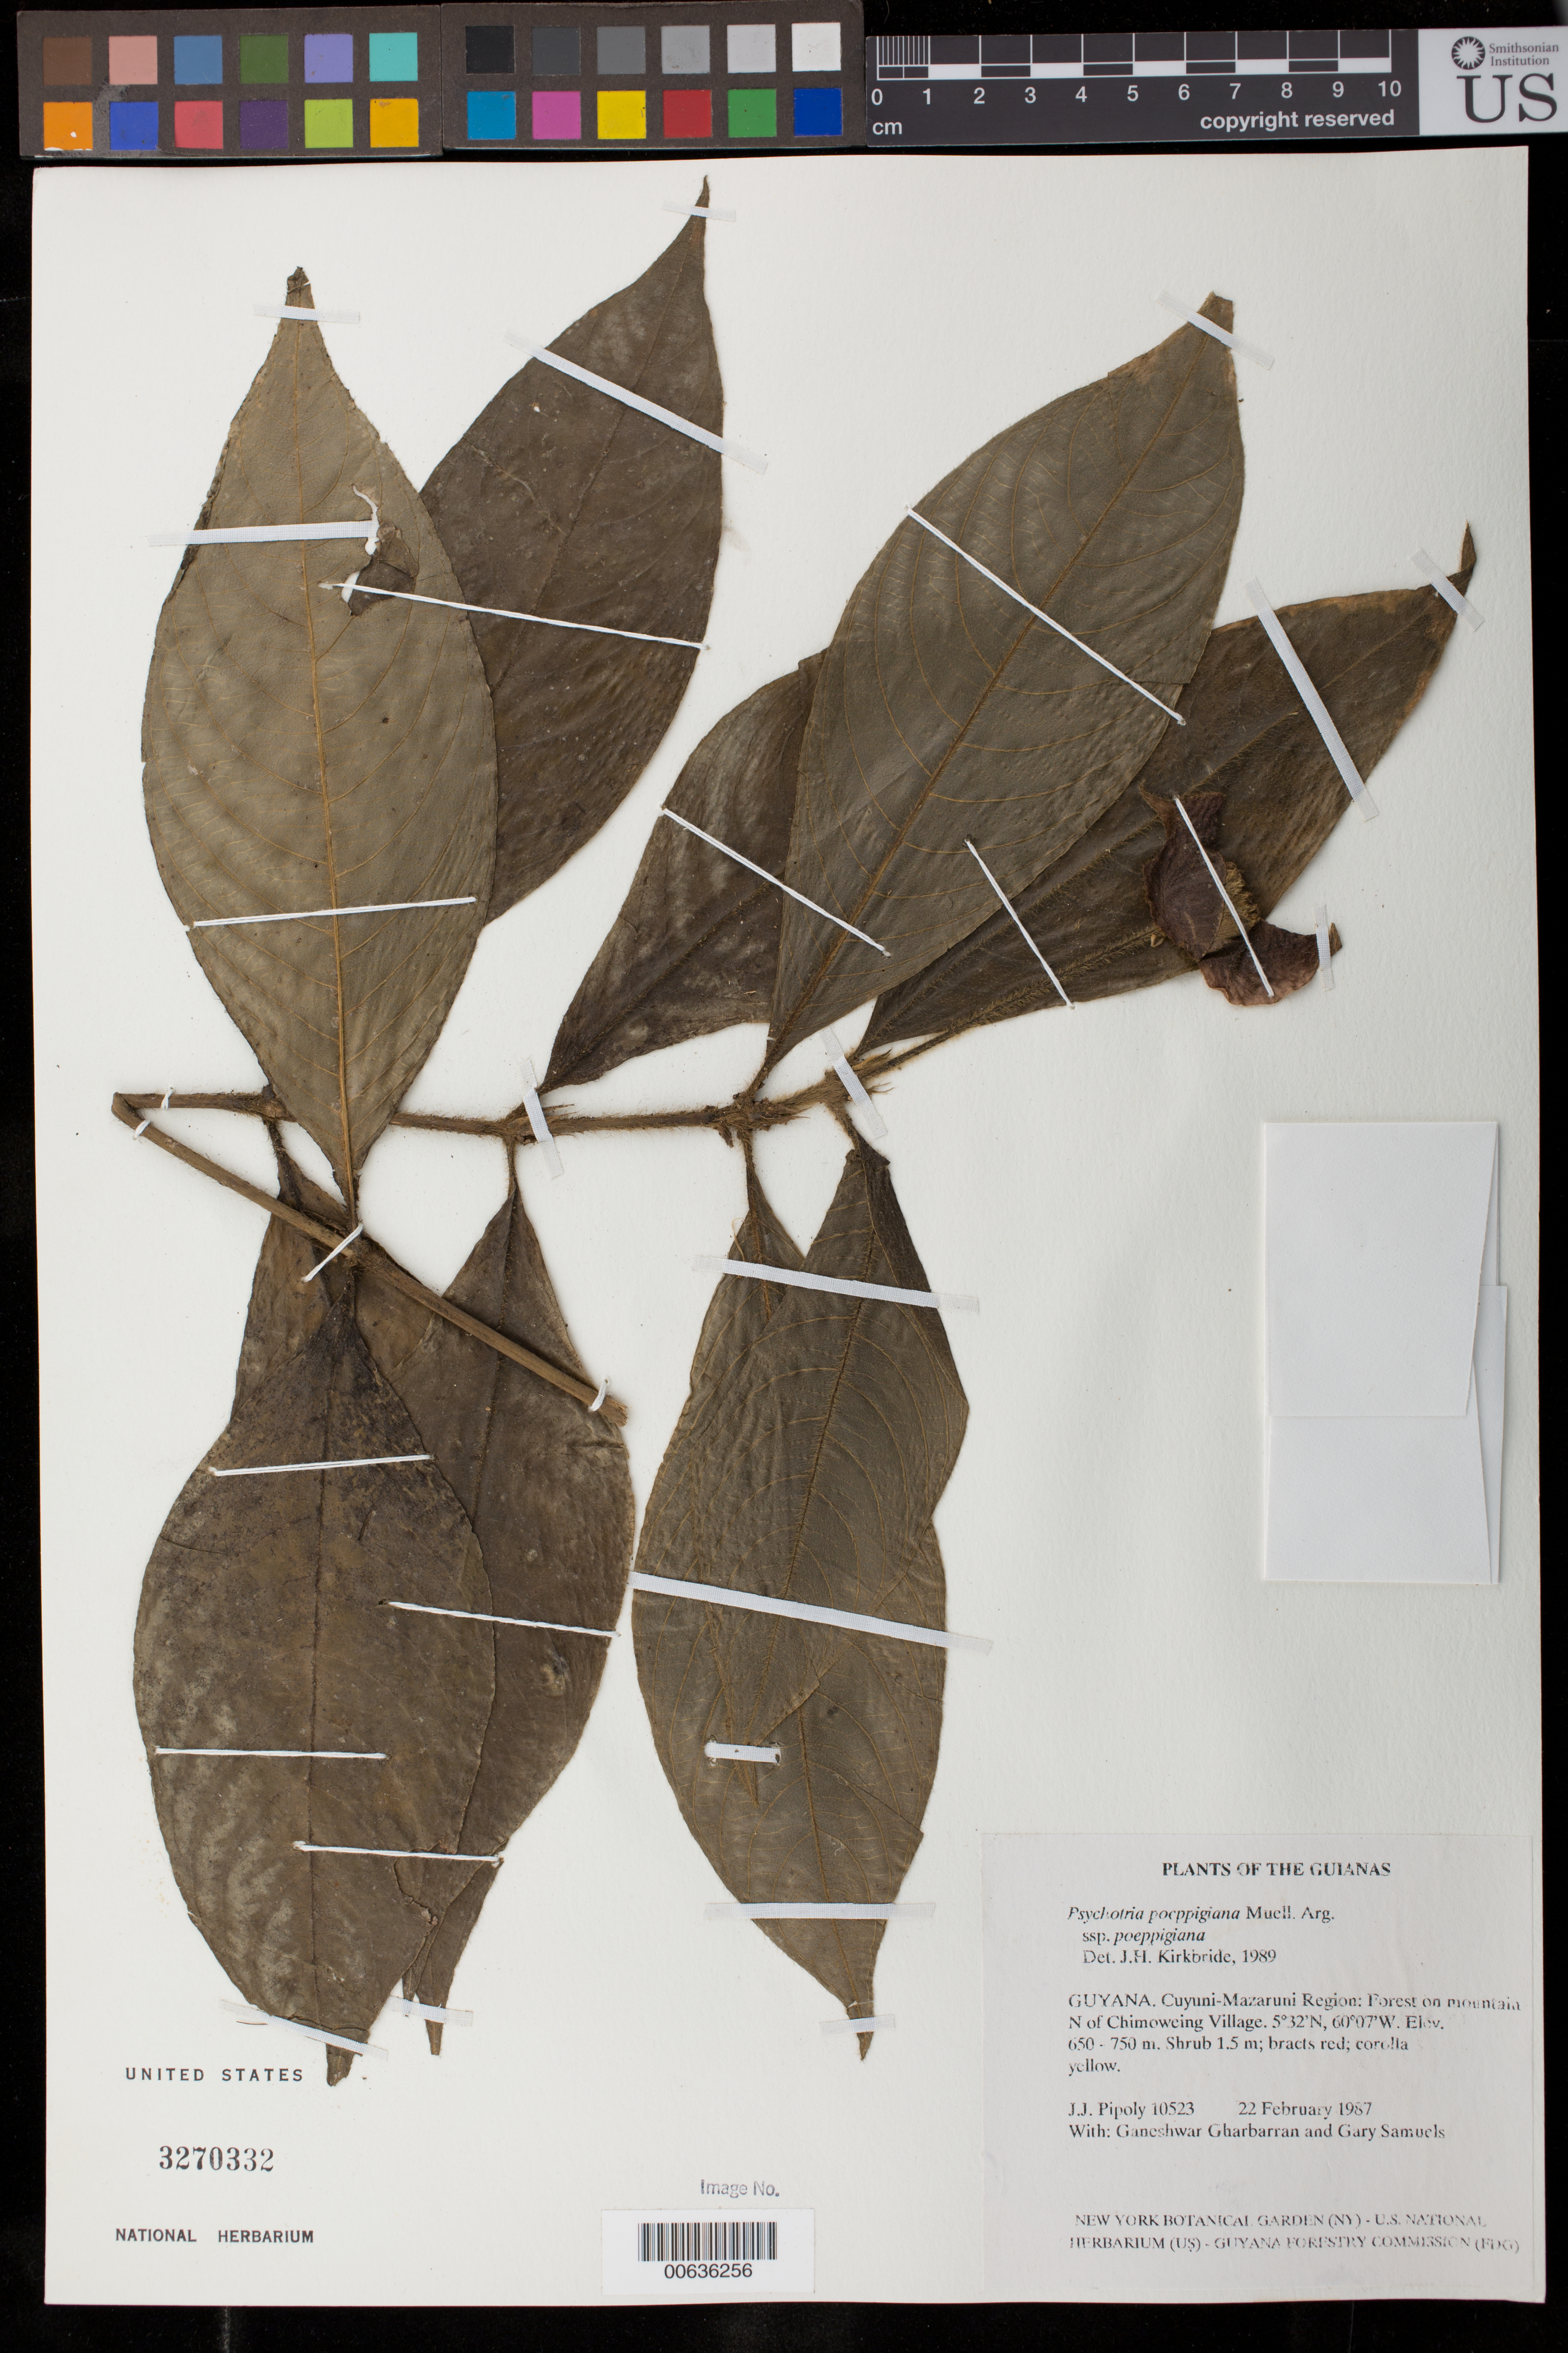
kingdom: Plantae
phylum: Tracheophyta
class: Magnoliopsida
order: Gentianales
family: Rubiaceae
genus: Palicourea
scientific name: Palicourea tomentosa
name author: (Aubl.) Borhidi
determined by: Kirkbride, J. H., Jr.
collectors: J. J. Pipoly, G. Gharbarran & G. Samuels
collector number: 10523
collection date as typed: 22 February 1987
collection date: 1987-02-22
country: Guyana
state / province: Cuyuni-Mazaruni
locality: Mountain N of Chinoweing Village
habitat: Forest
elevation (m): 650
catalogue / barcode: US 3270332